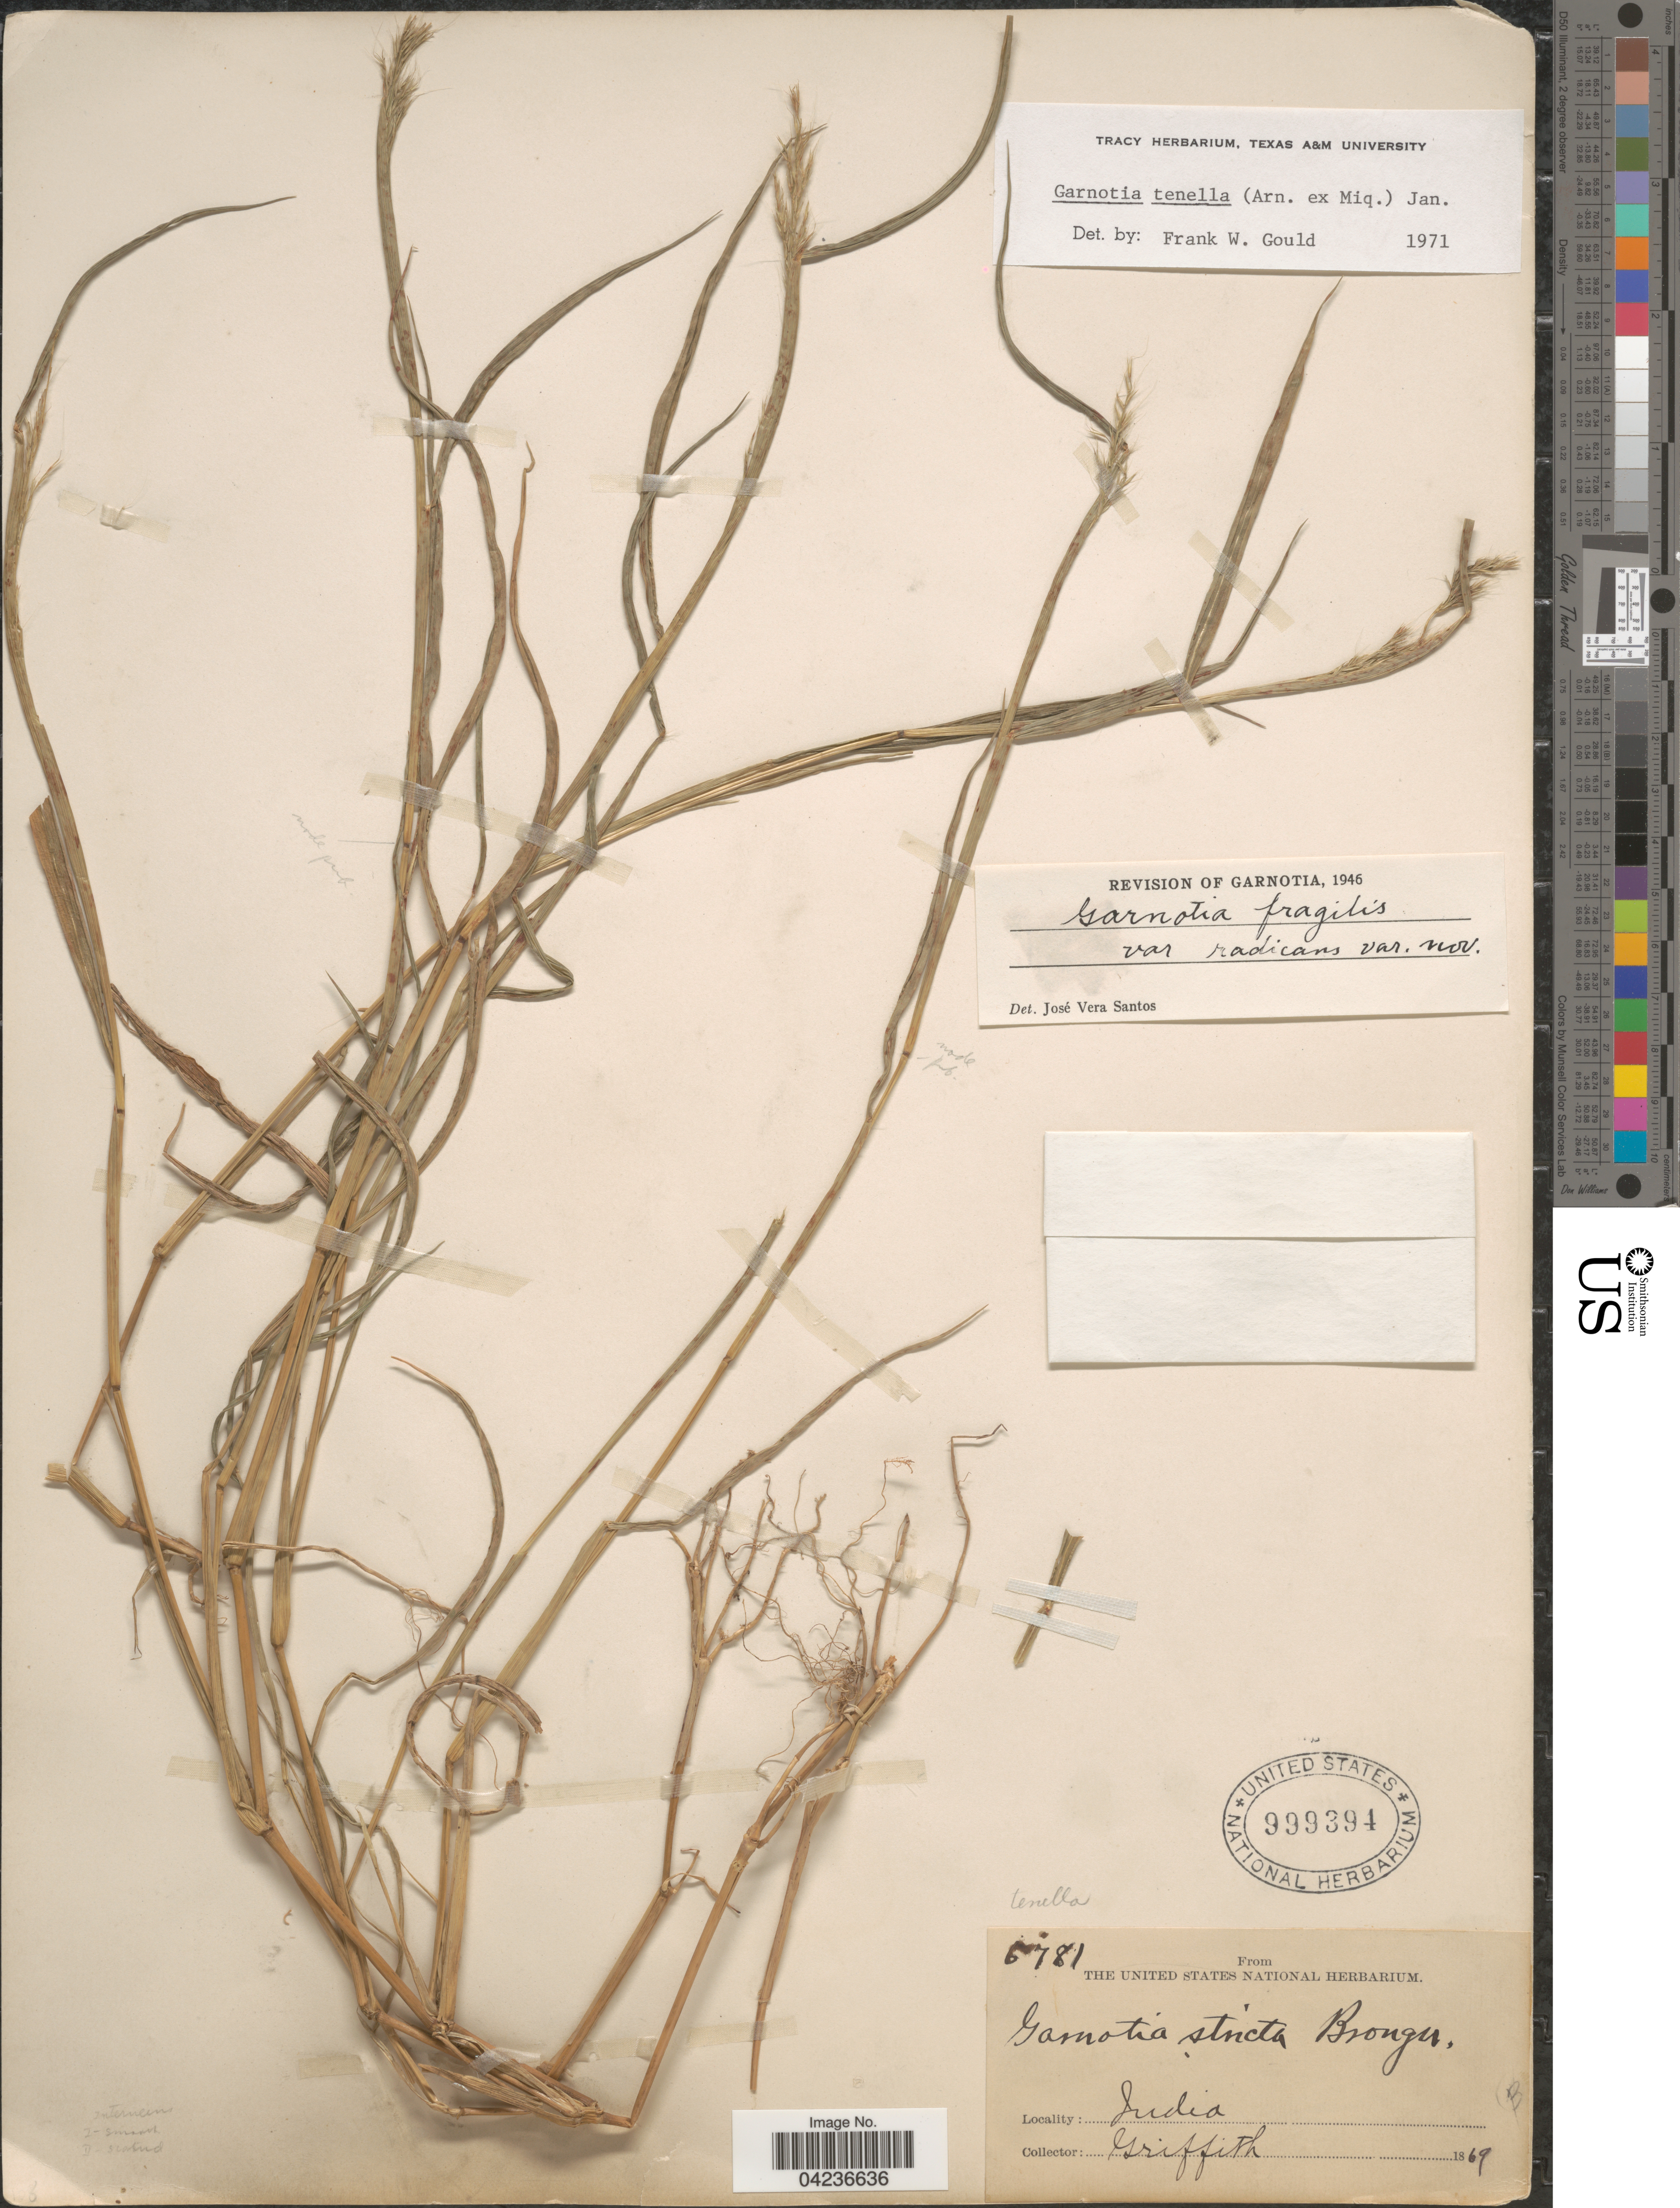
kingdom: Plantae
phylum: Tracheophyta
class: Liliopsida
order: Poales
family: Poaceae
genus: Garnotia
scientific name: Garnotia tenella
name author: (Arn. ex Miq.) Miq.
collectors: -. Griffith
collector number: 6781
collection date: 1869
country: India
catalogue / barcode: US 999394